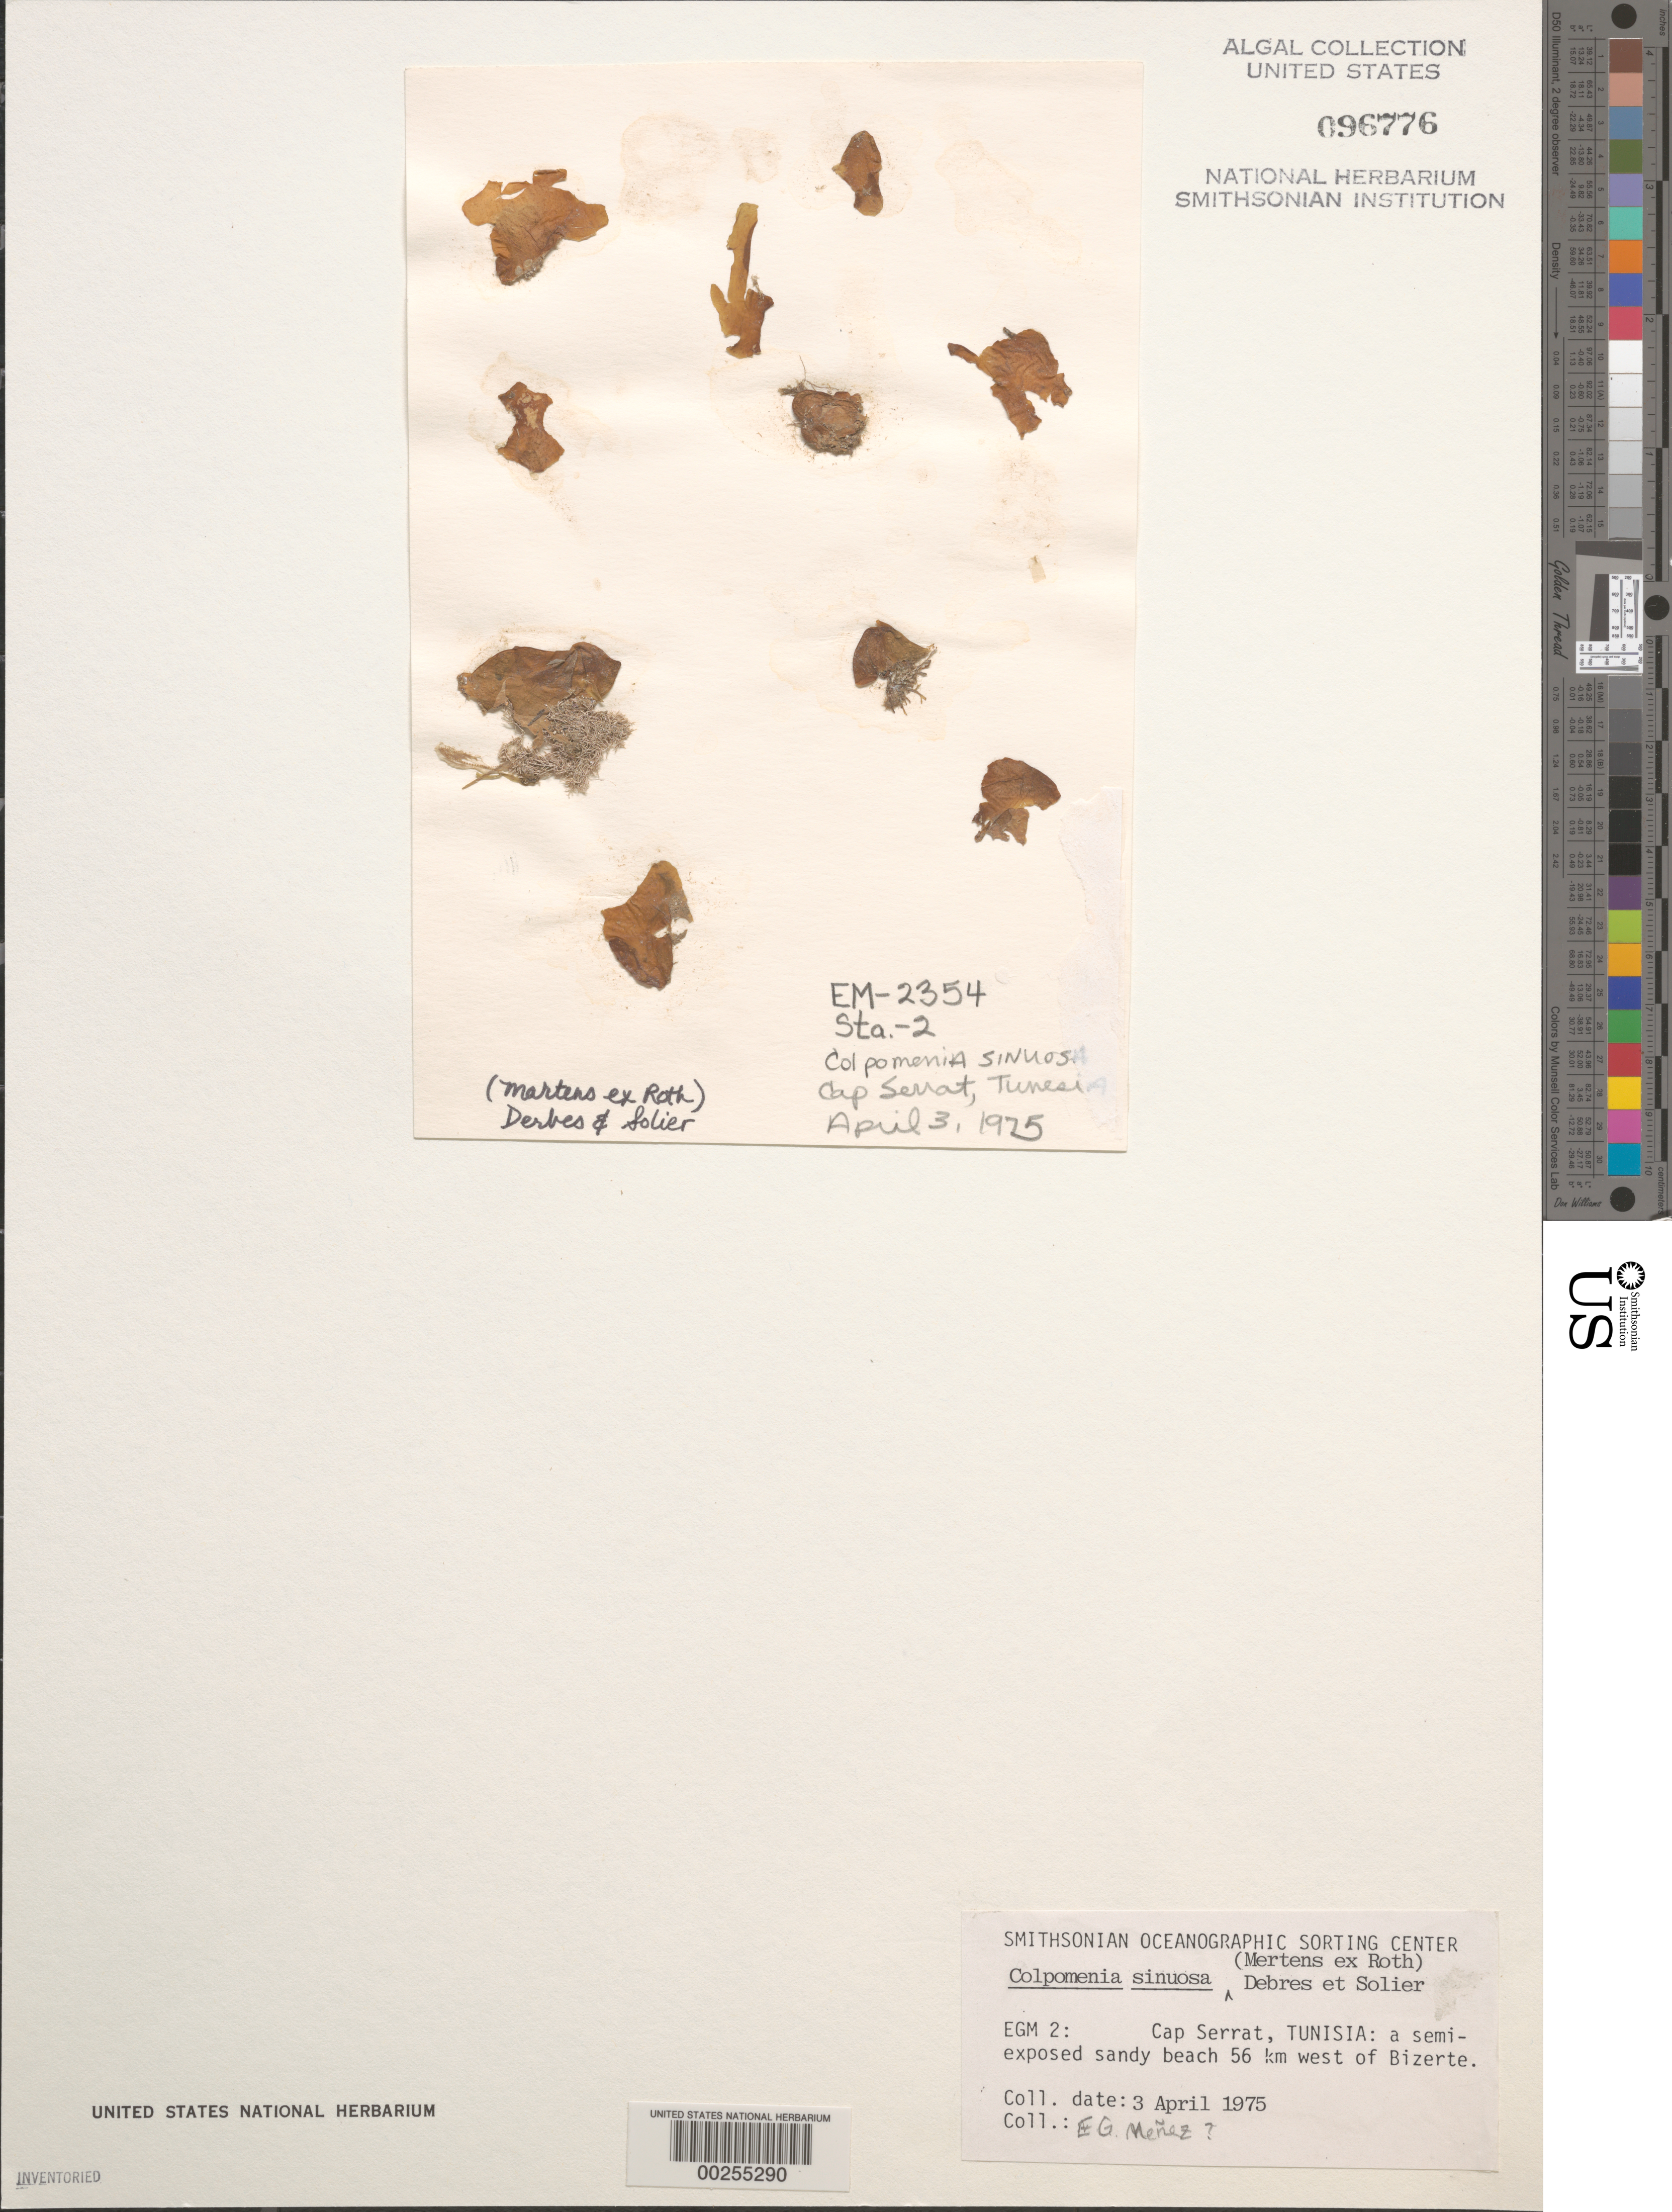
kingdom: Chromista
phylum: Ochrophyta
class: Phaeophyceae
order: Scytosiphonales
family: Scytosiphonaceae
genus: Colpomenia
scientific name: Colpomenia sinuosa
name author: (K. Mert. ex Roth) Derbes & Solier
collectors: Meñez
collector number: EGM 2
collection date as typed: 03 Apr 1975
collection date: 1975-04-03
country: Tunisia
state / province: Bizerte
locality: Cap serrat, 56 km west of bizerte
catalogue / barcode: US 96776